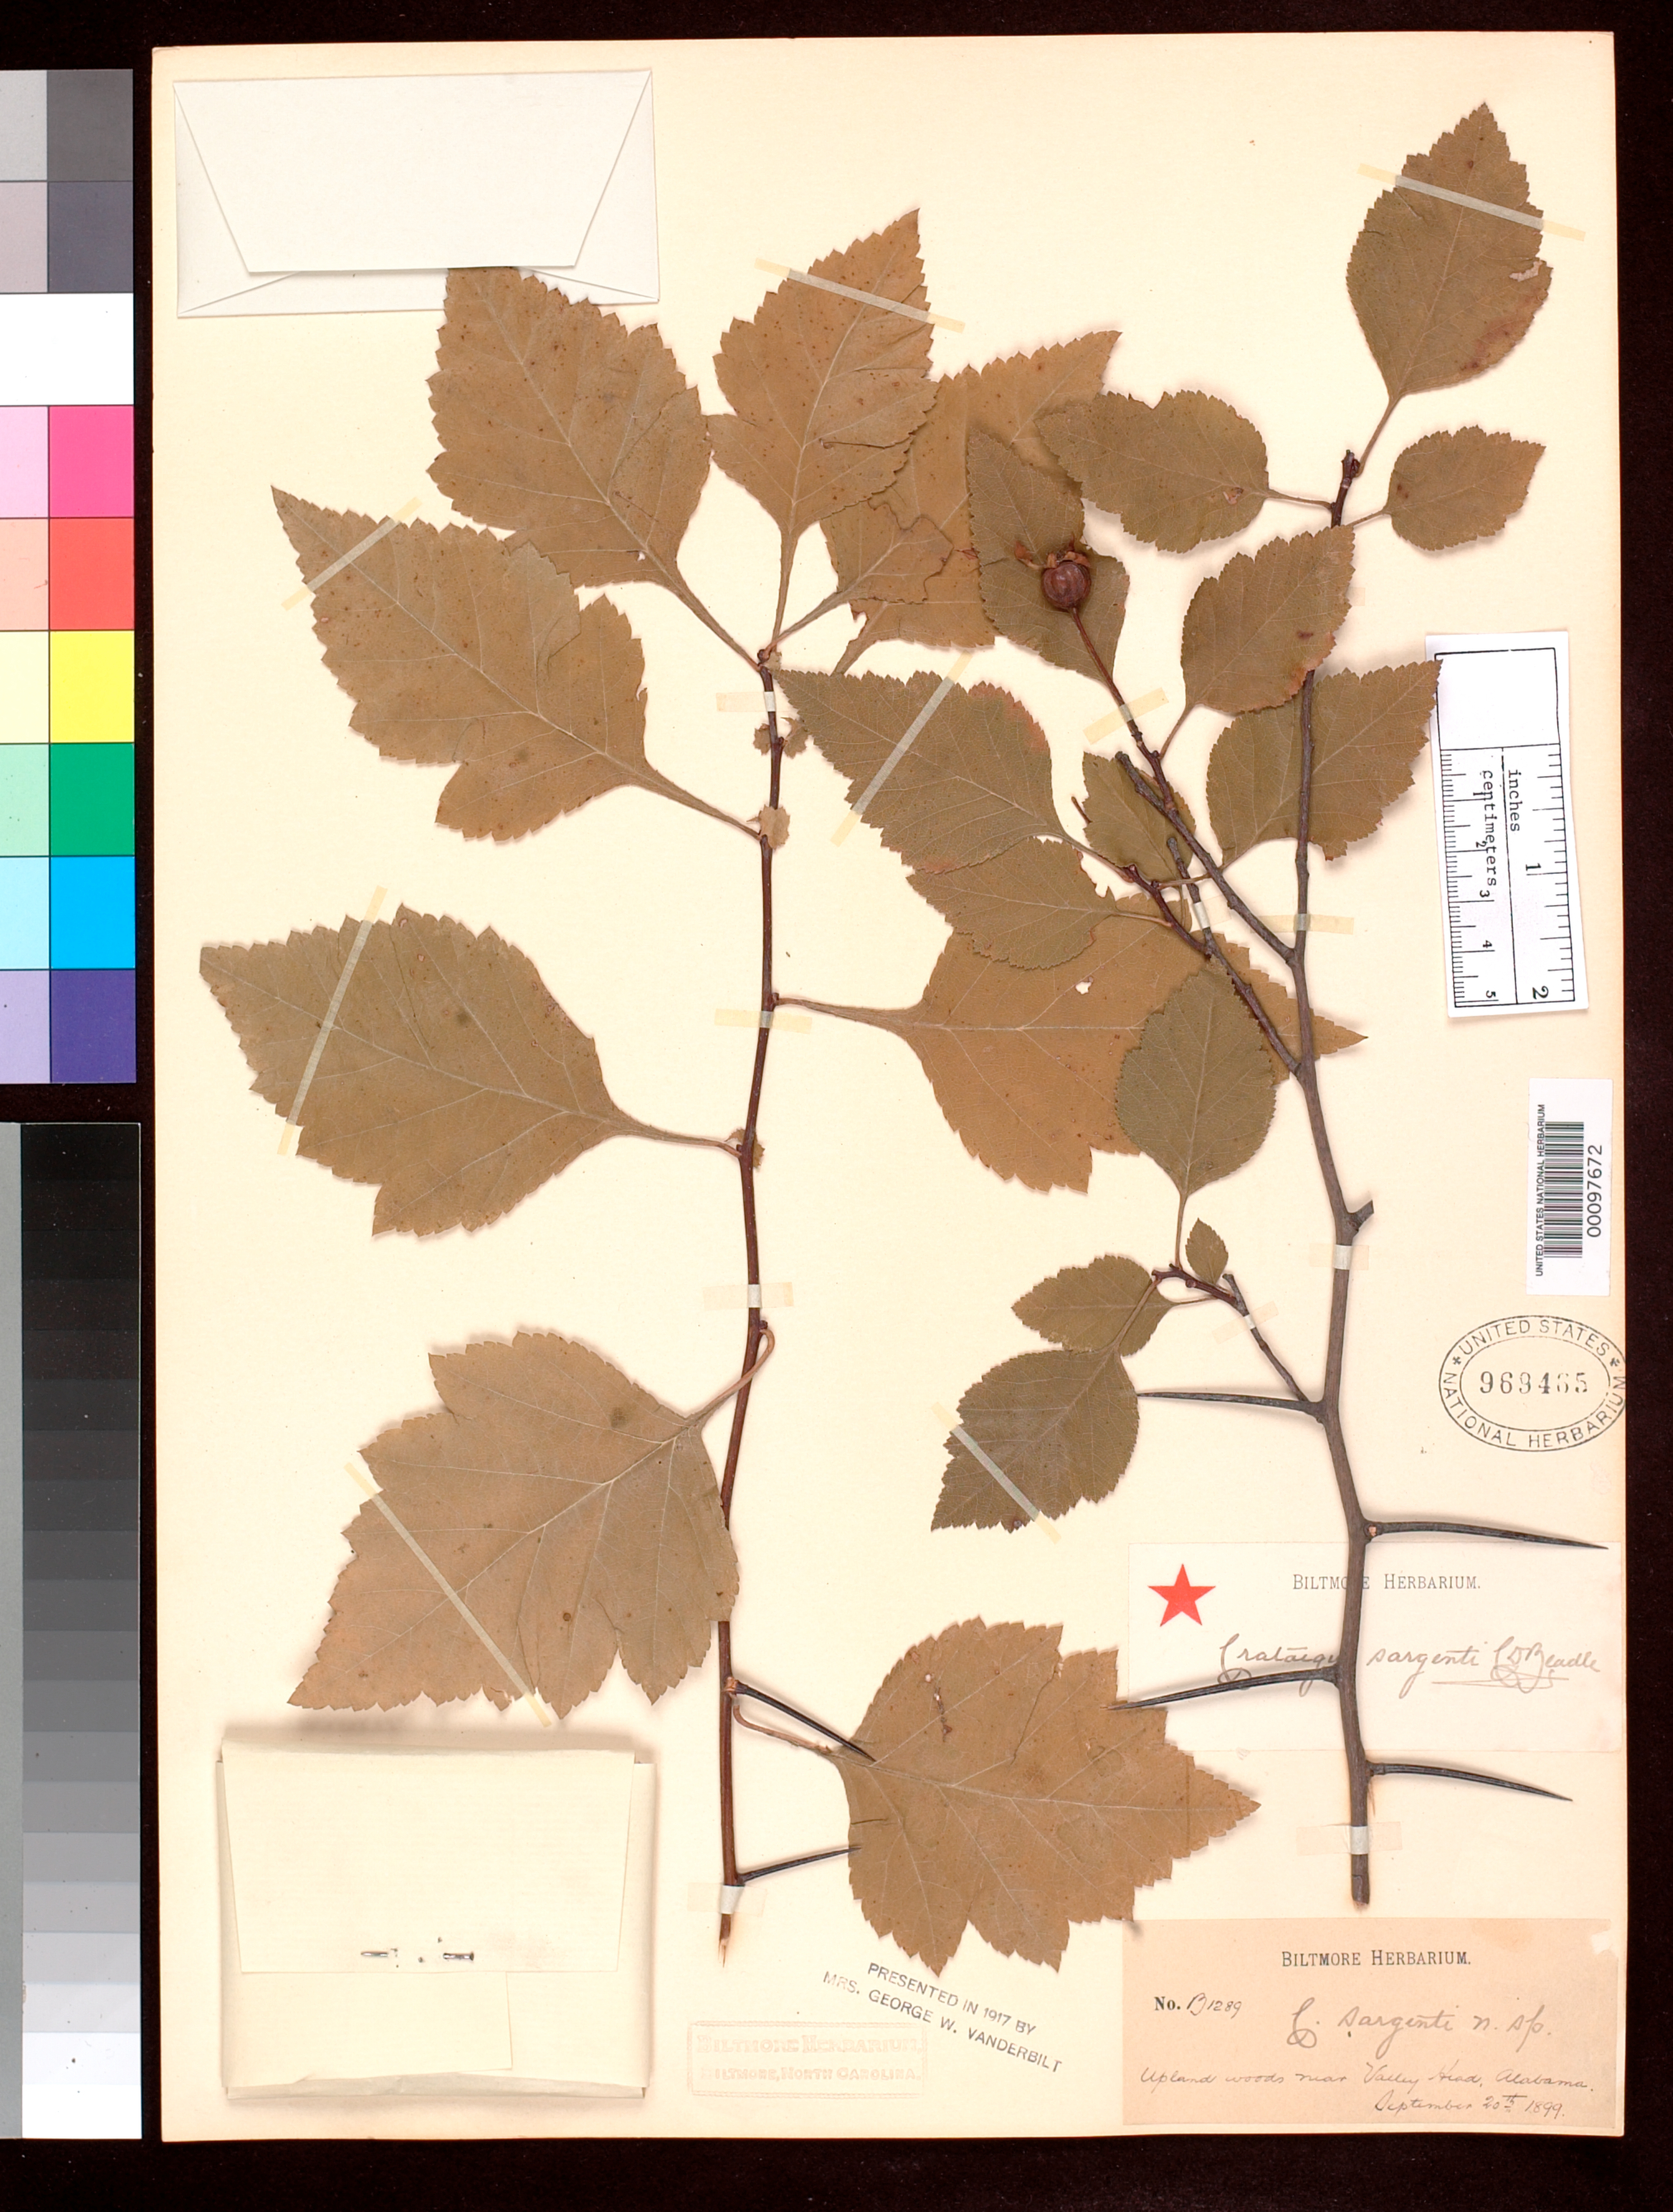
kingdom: Plantae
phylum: Tracheophyta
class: Magnoliopsida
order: Rosales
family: Rosaceae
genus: Crataegus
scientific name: Crataegus sargenti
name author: Beadle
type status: Holotype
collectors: ex herb. Biltmore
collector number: B 1289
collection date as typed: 20 Sep 1899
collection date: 1899-09-20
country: United States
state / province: Alabama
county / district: De Kalb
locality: Valley Head.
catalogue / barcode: US 969465